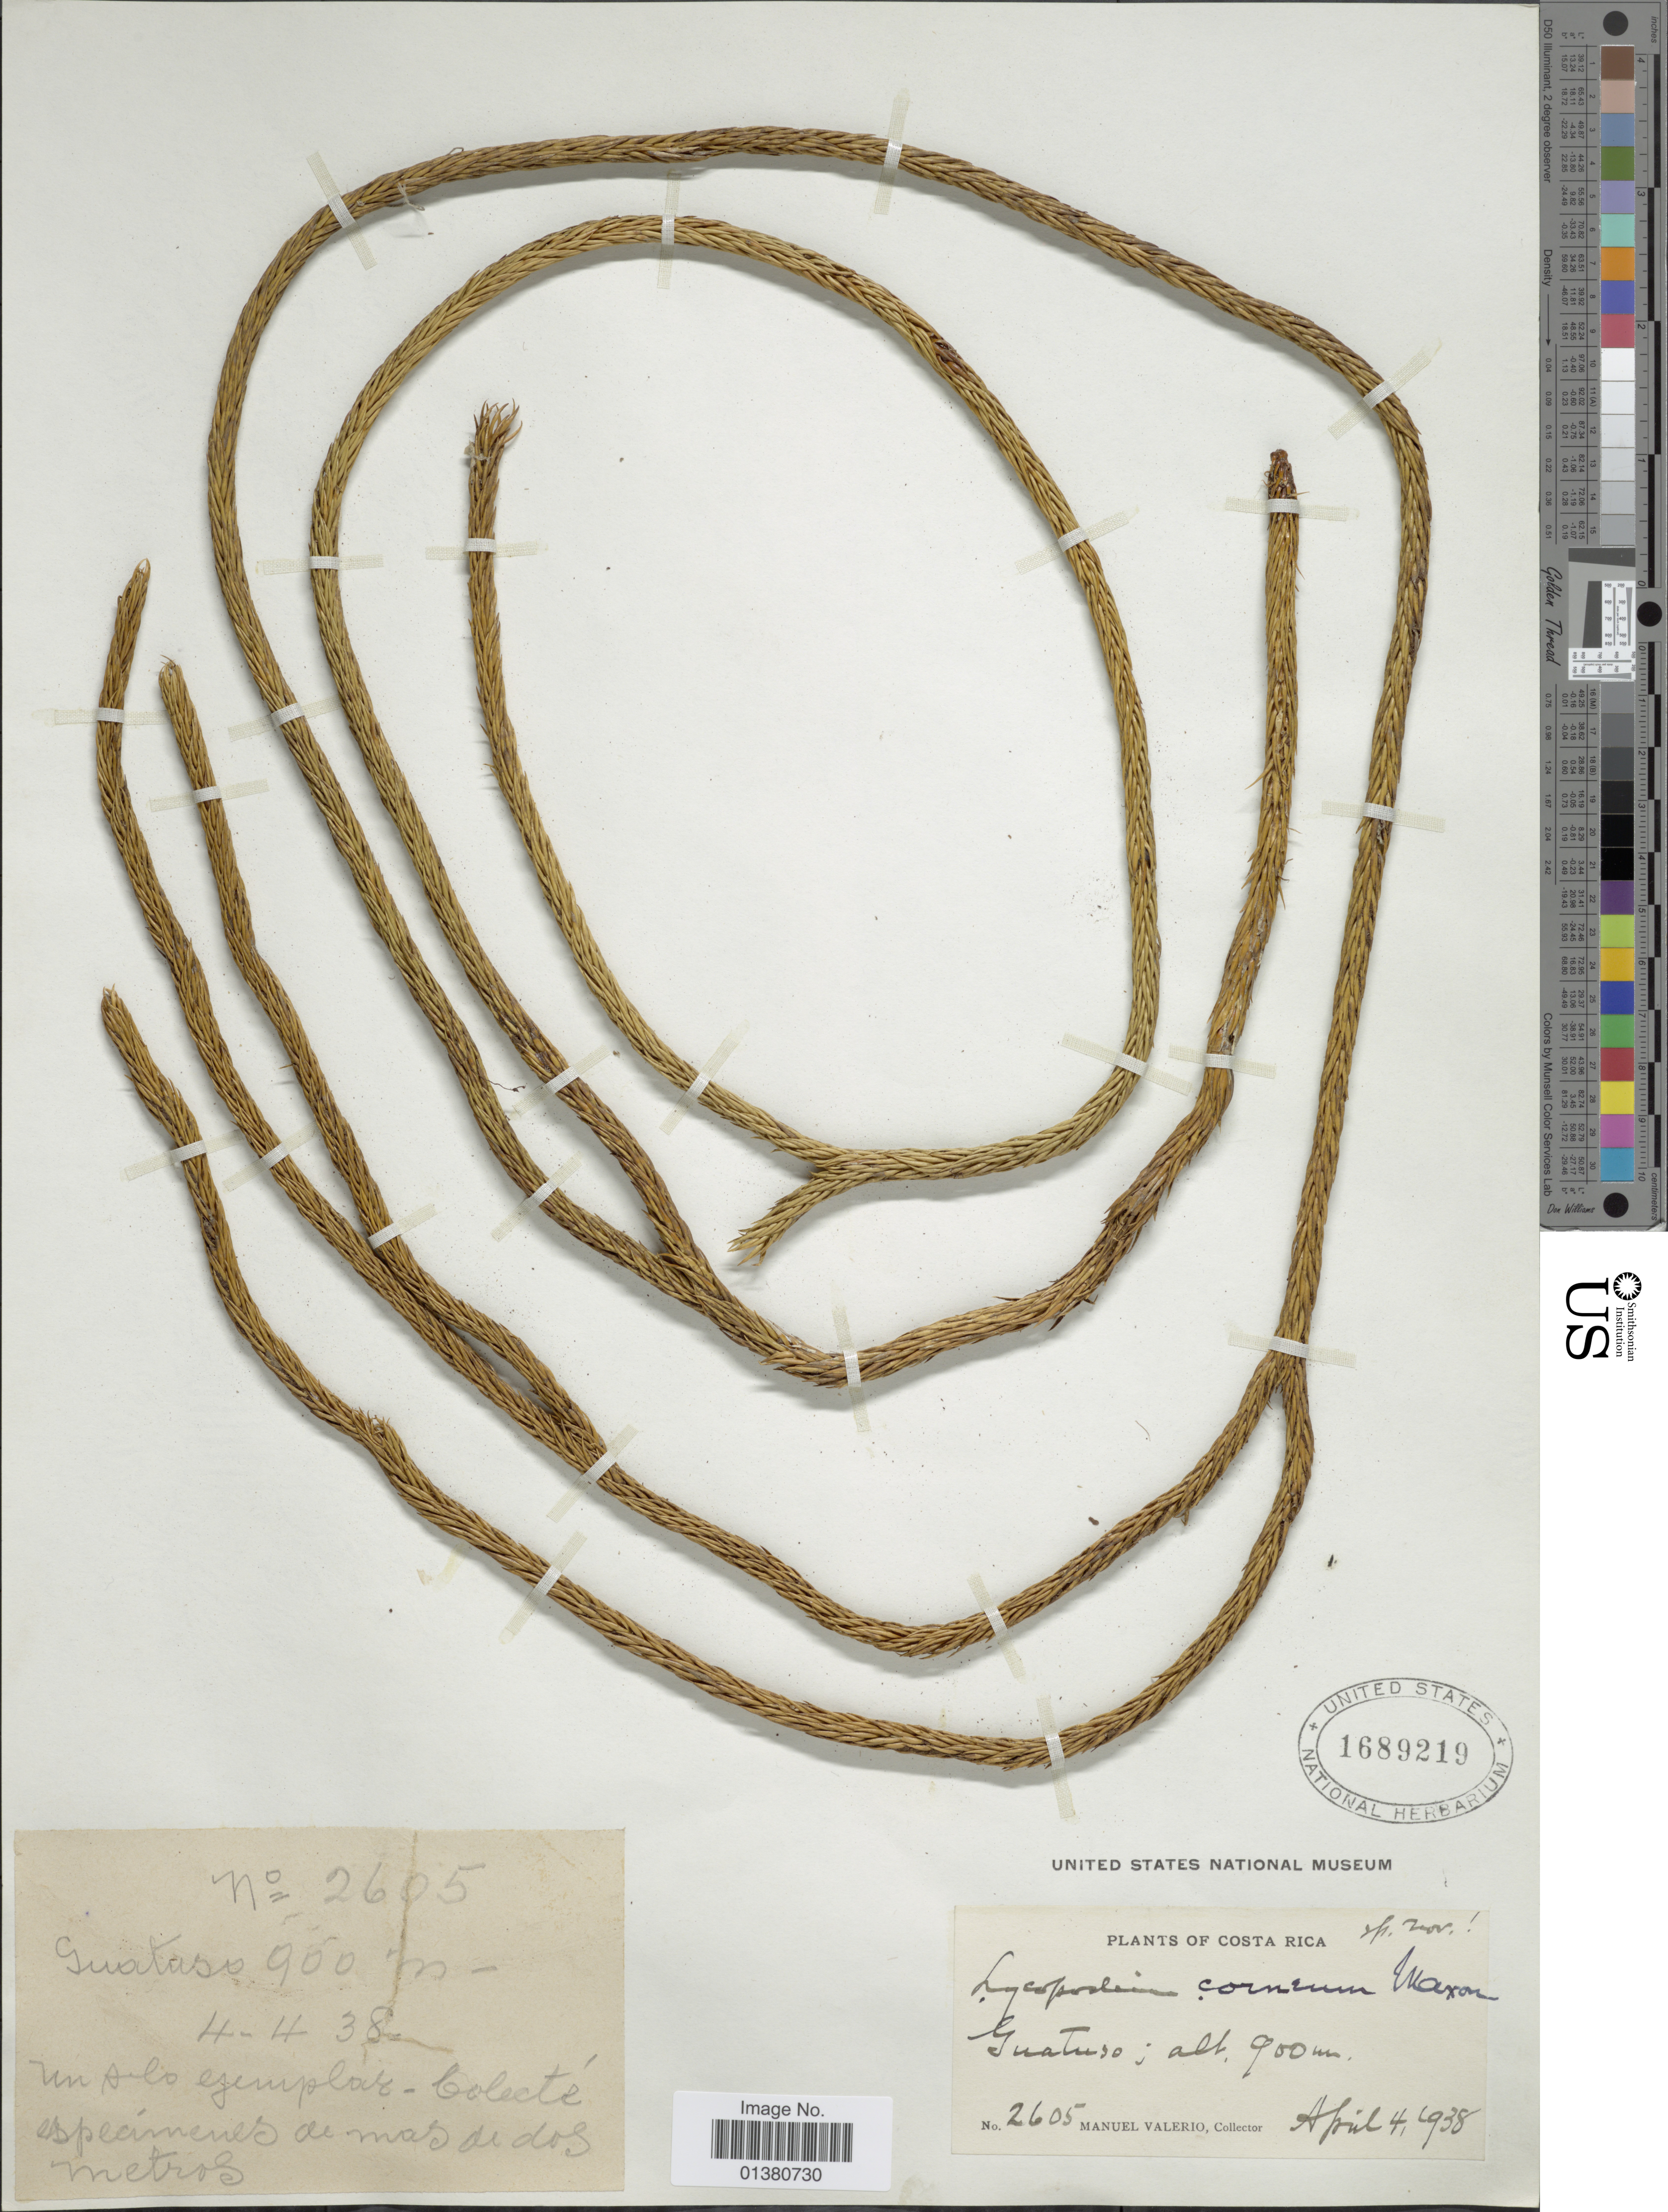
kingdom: Plantae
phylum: Tracheophyta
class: Lycopodiopsida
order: Lycopodiales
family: Lycopodiaceae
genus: Phlegmariurus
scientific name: Phlegmariurus funiformis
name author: (Cham. & Spring) B. Øllg.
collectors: M. Valerio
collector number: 2605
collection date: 1938-04-04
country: Costa Rica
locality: Guatuso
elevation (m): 900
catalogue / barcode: US 1689219